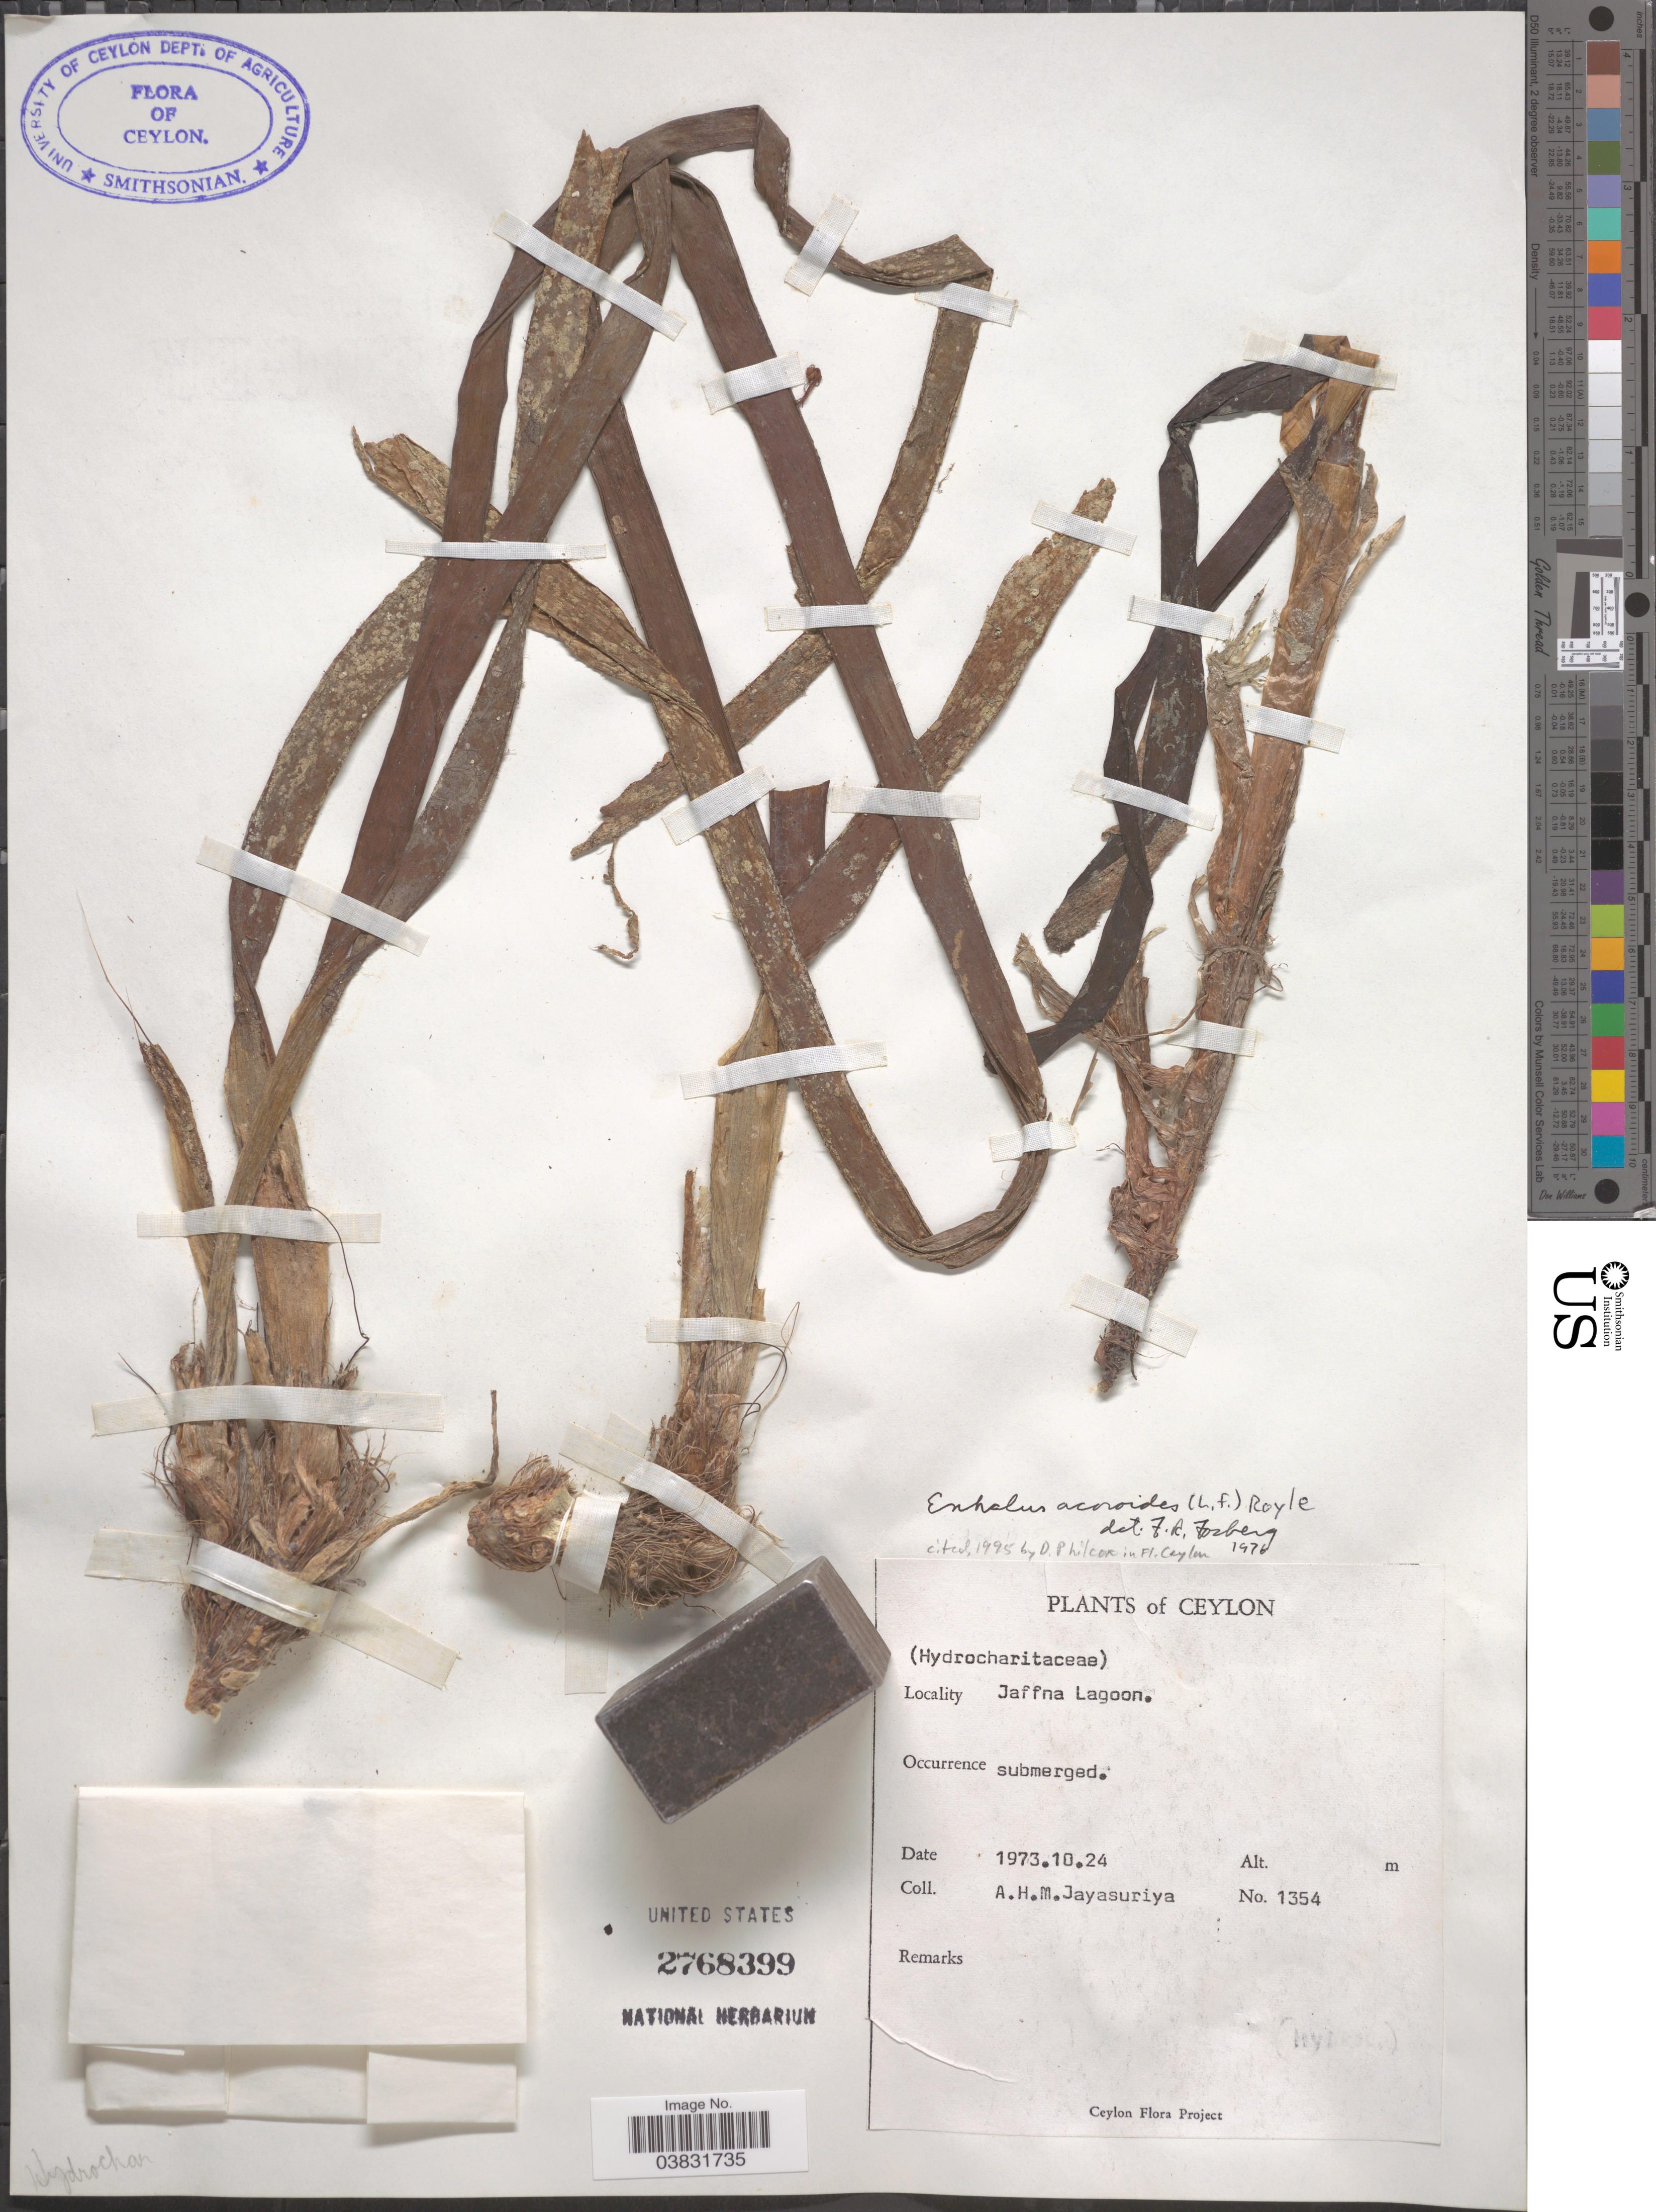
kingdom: Plantae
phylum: Tracheophyta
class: Liliopsida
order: Alismatales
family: Hydrocharitaceae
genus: Enhalus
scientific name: Enhalus acoroides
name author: (L. f.) Royle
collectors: A. H. Jayasuriya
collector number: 1354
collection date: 1973-10-24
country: Sri Lanka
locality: Ceylon. Jaffna Lagoon.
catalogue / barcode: US 2768399